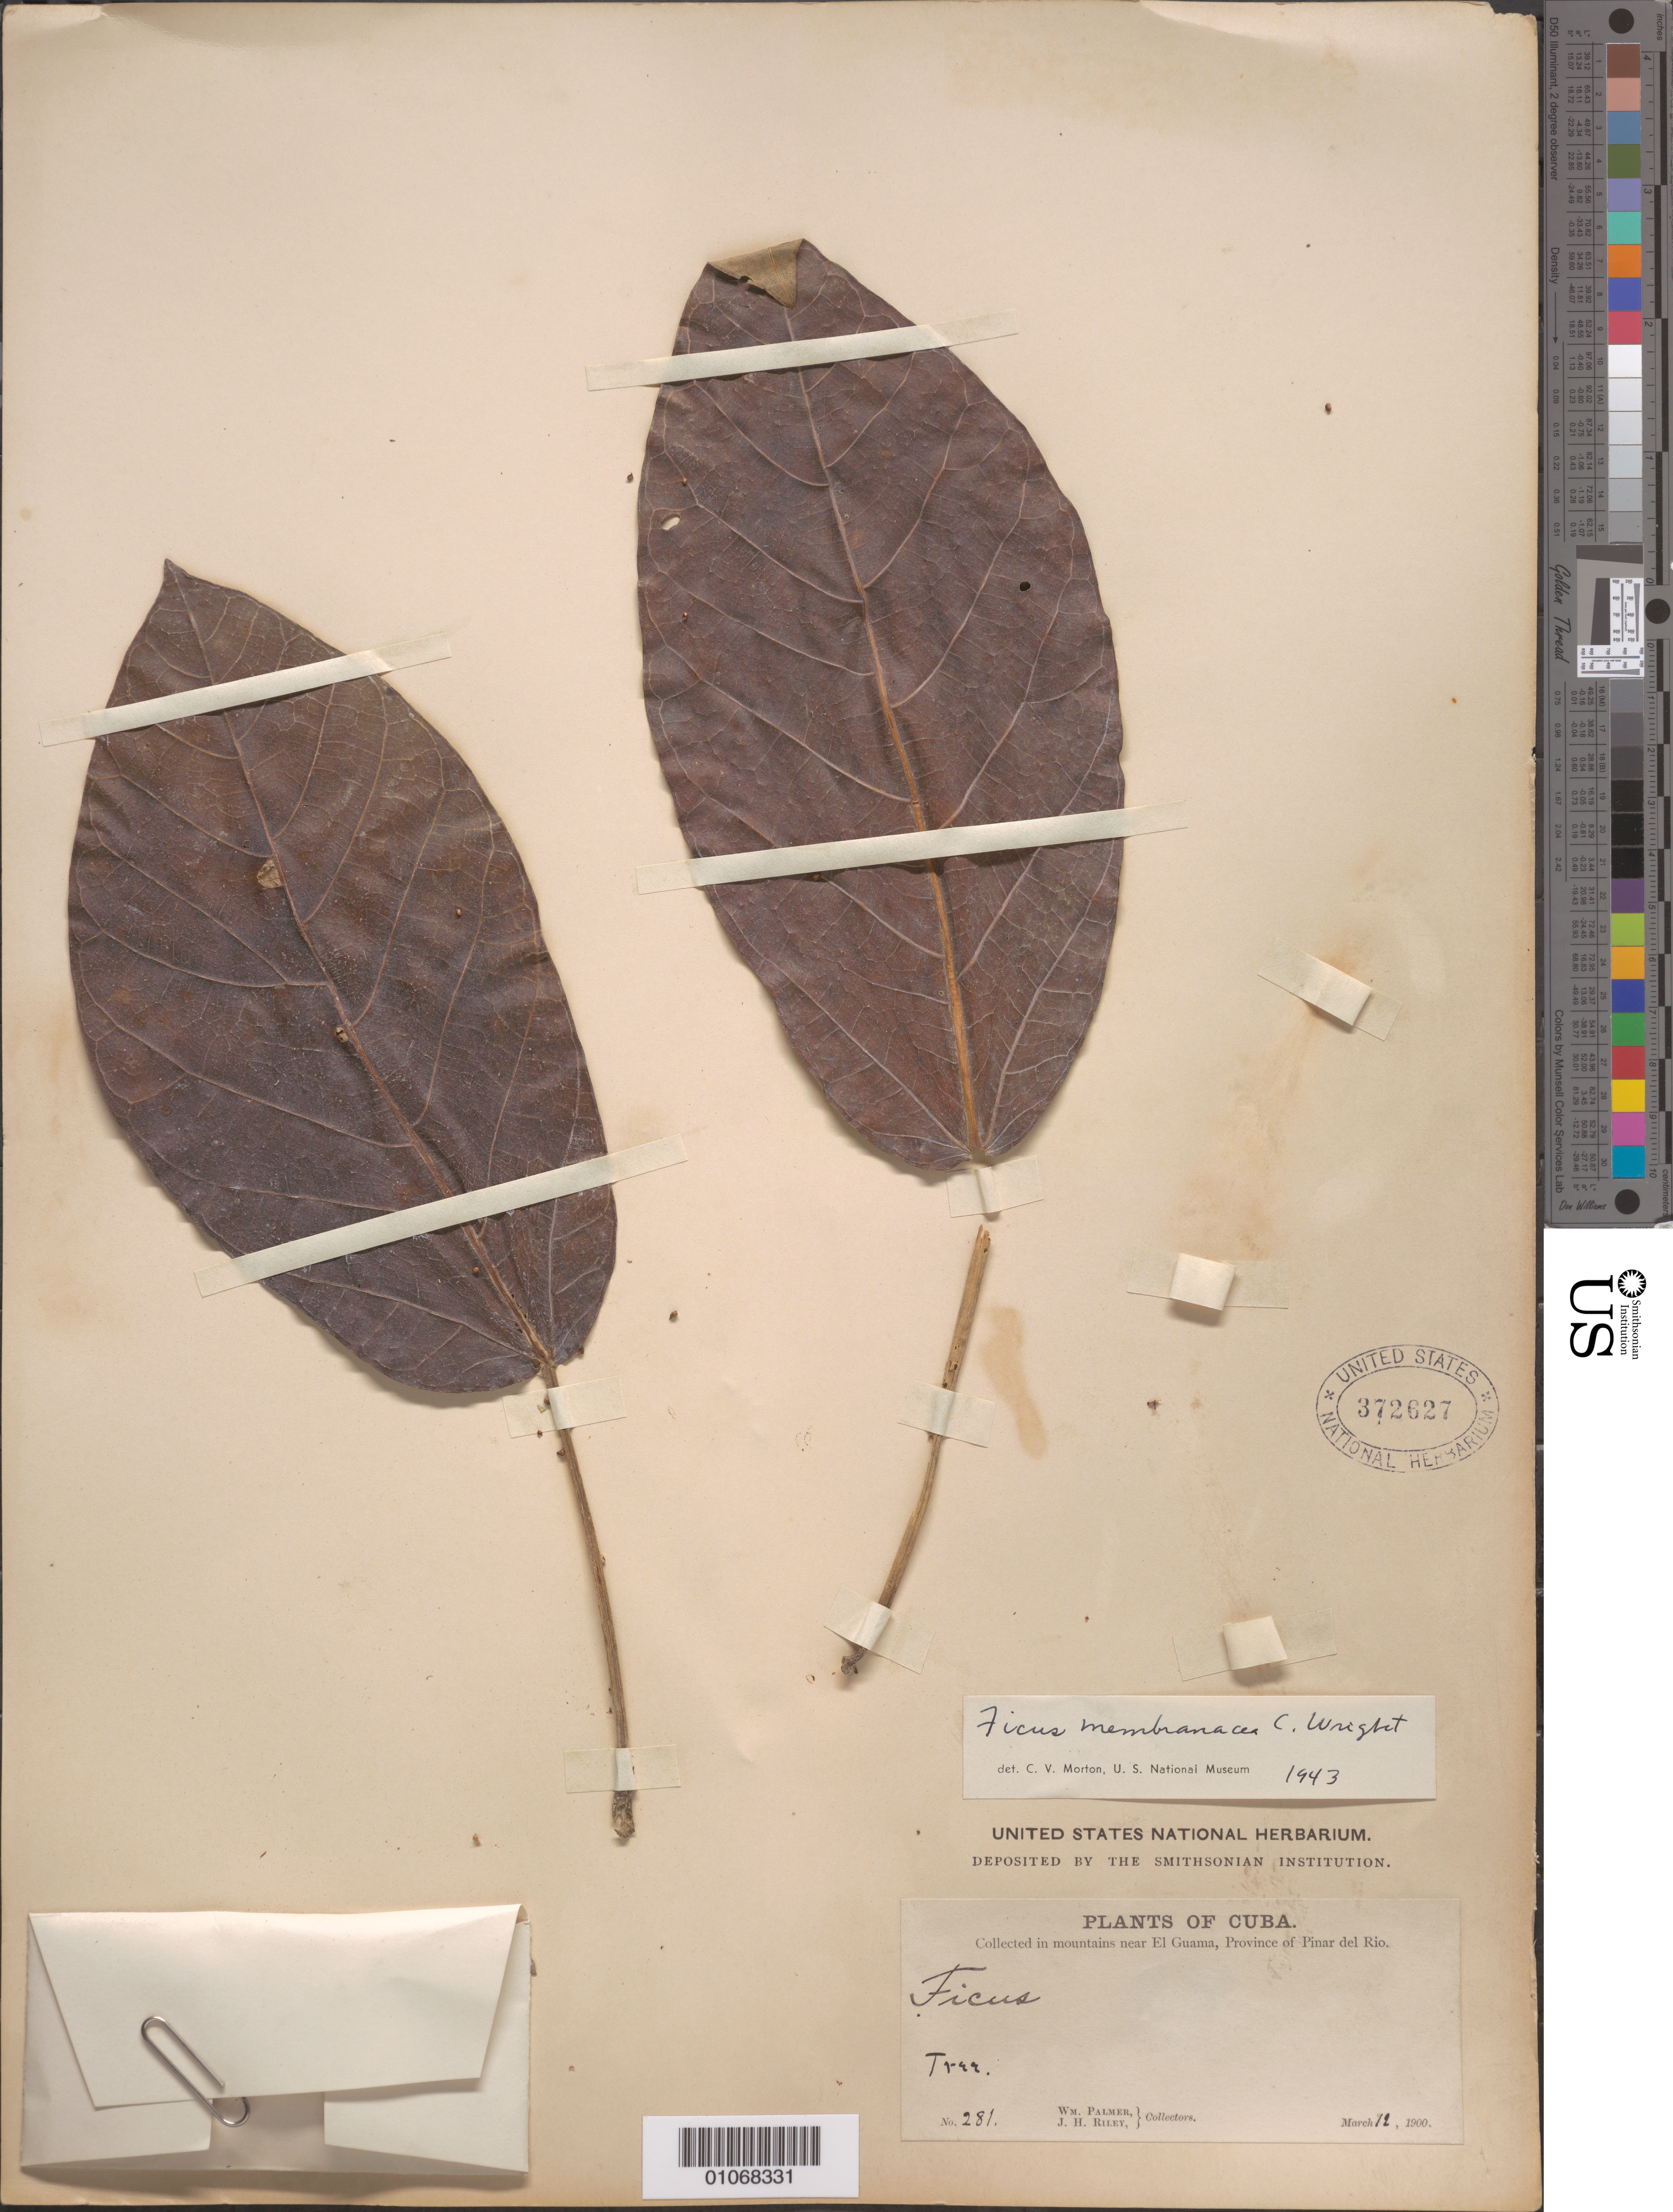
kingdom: Plantae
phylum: Tracheophyta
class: Magnoliopsida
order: Rosales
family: Moraceae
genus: Ficus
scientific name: Ficus membranacea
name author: C. Wright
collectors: W. Palmer & J. H. Riley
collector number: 281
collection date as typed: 12 Mar 1900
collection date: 1900-03-12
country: Cuba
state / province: Pinar del Rio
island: Cuba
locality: Near El Guama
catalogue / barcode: US 372627